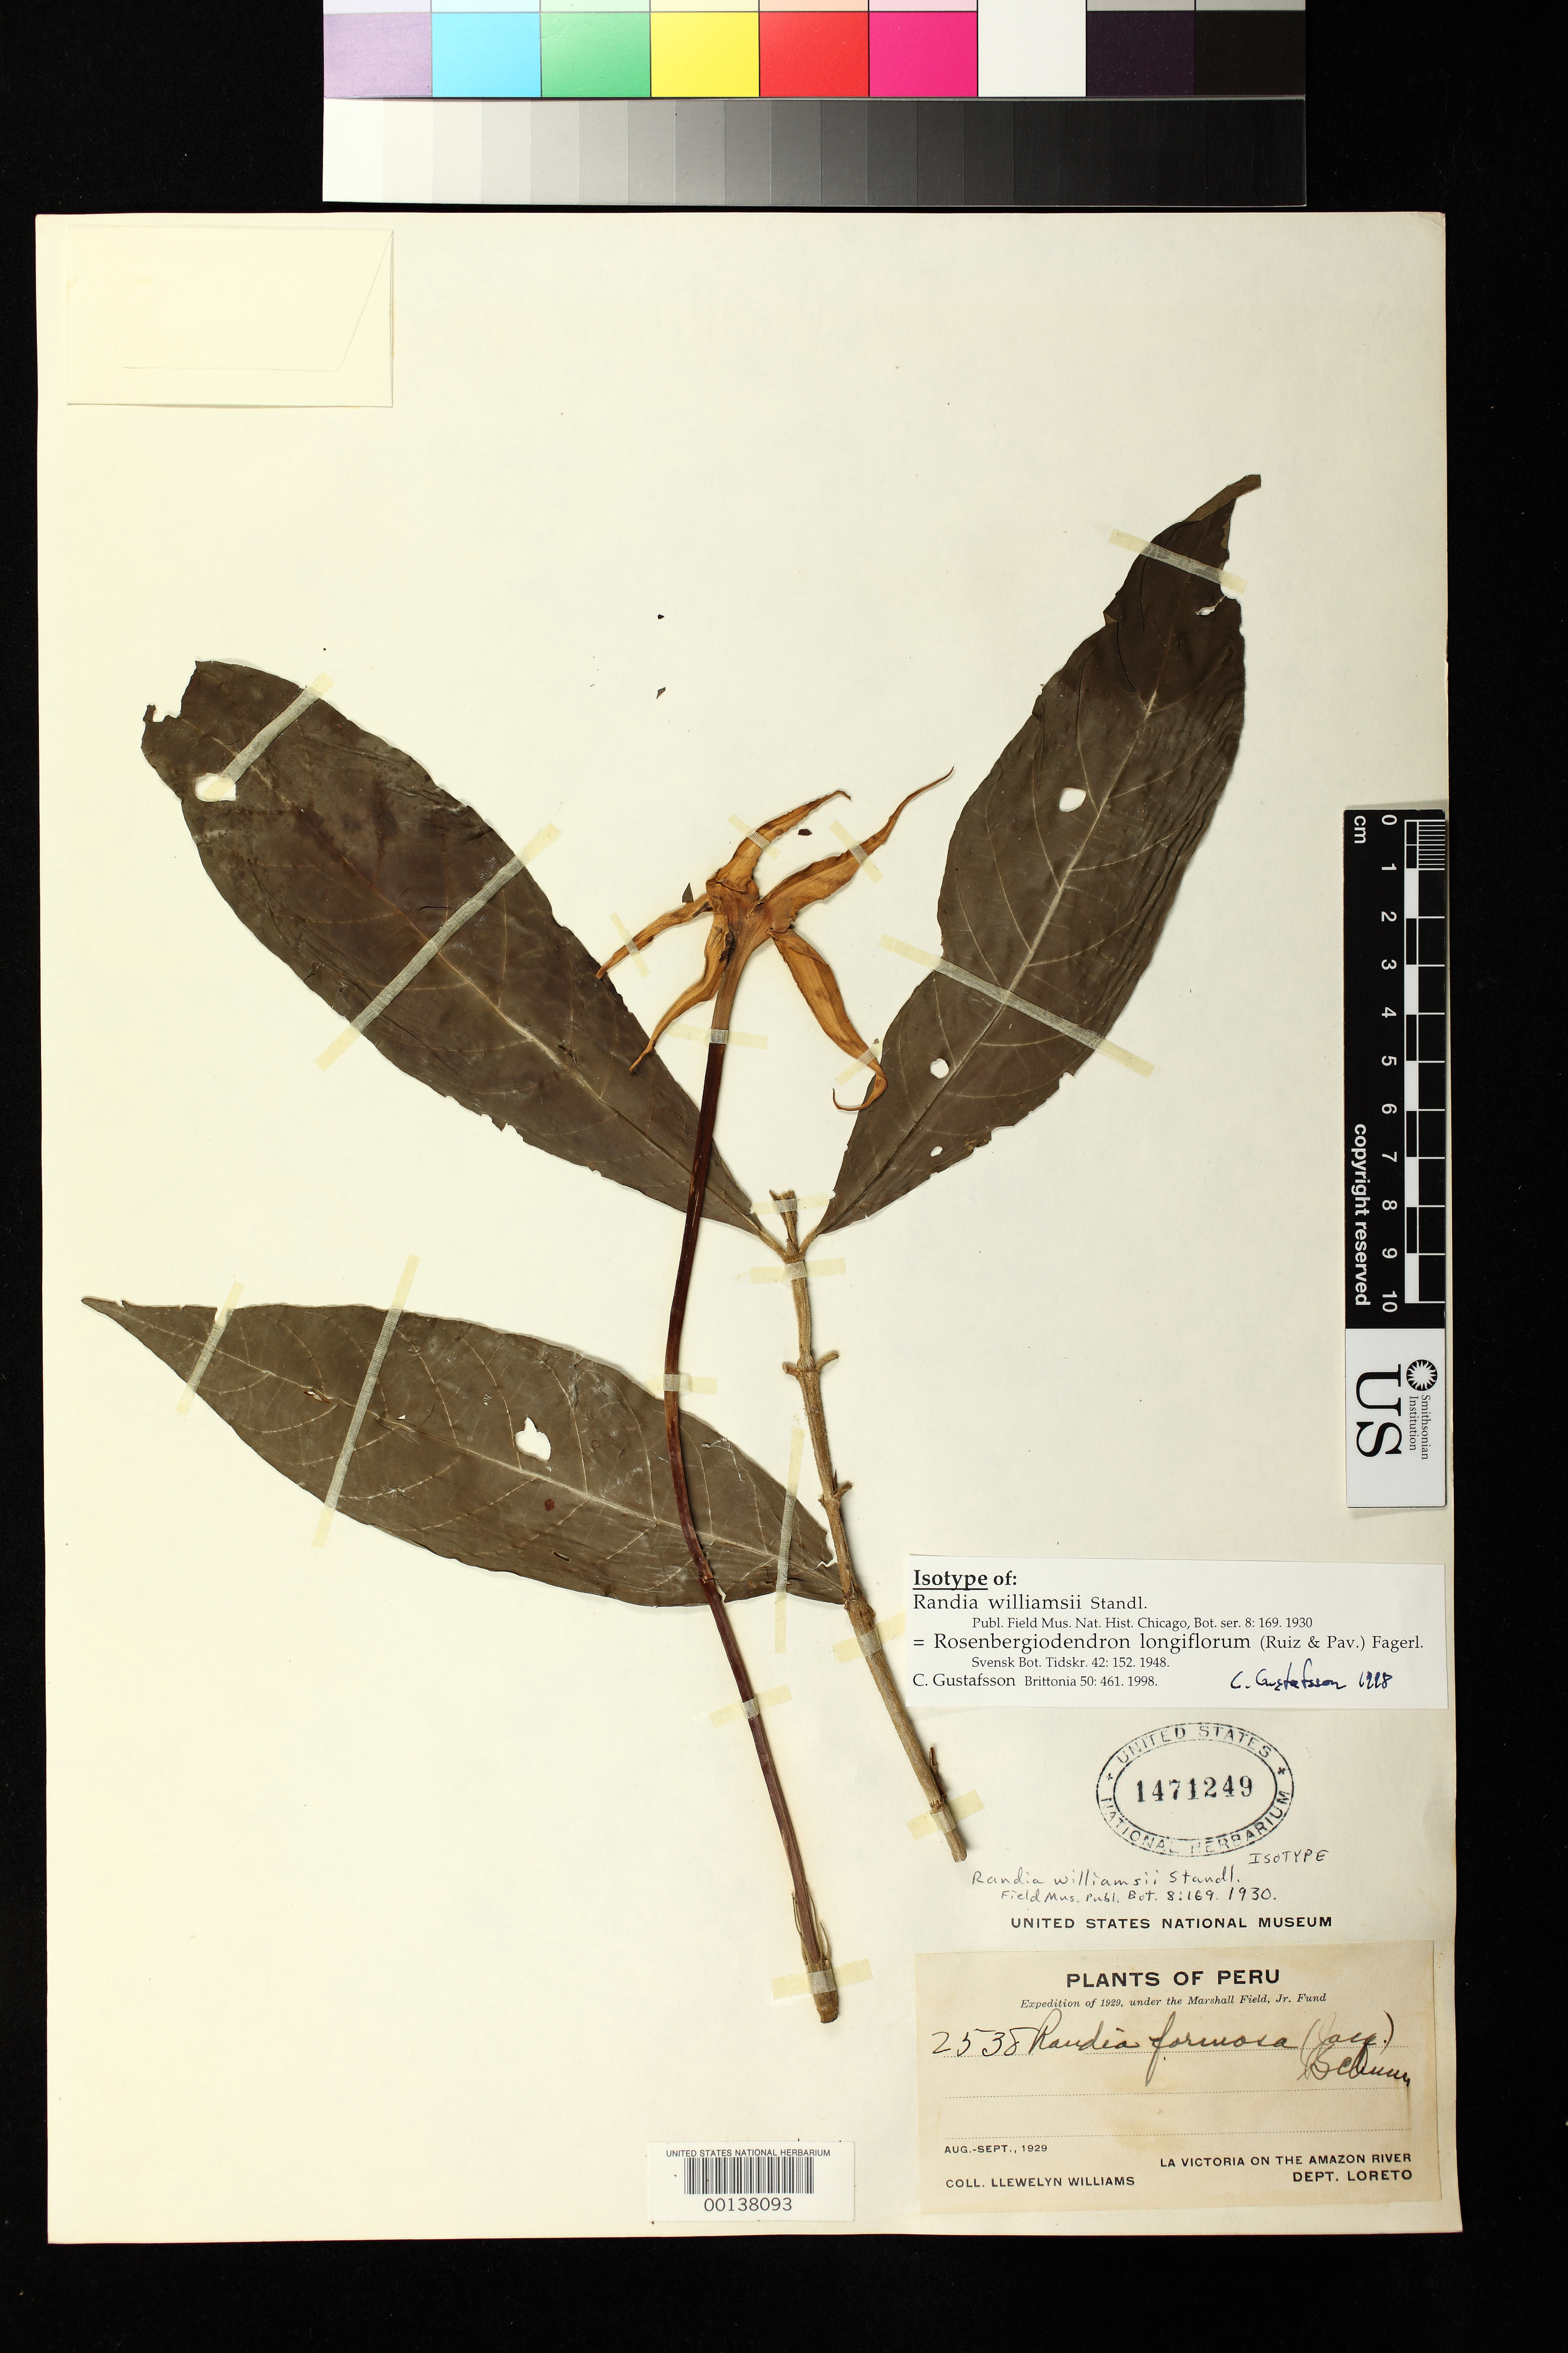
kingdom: Plantae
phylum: Tracheophyta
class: Magnoliopsida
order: Gentianales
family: Rubiaceae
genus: Randia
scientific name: Randia williamsii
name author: Standl.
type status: Isotype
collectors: Ll. Williams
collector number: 2538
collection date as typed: Aug 1929 to -- Sep 1929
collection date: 1929-08/1929-09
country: Peru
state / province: Loreto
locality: La Victoria on the Amazon River.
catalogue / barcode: US 1471249